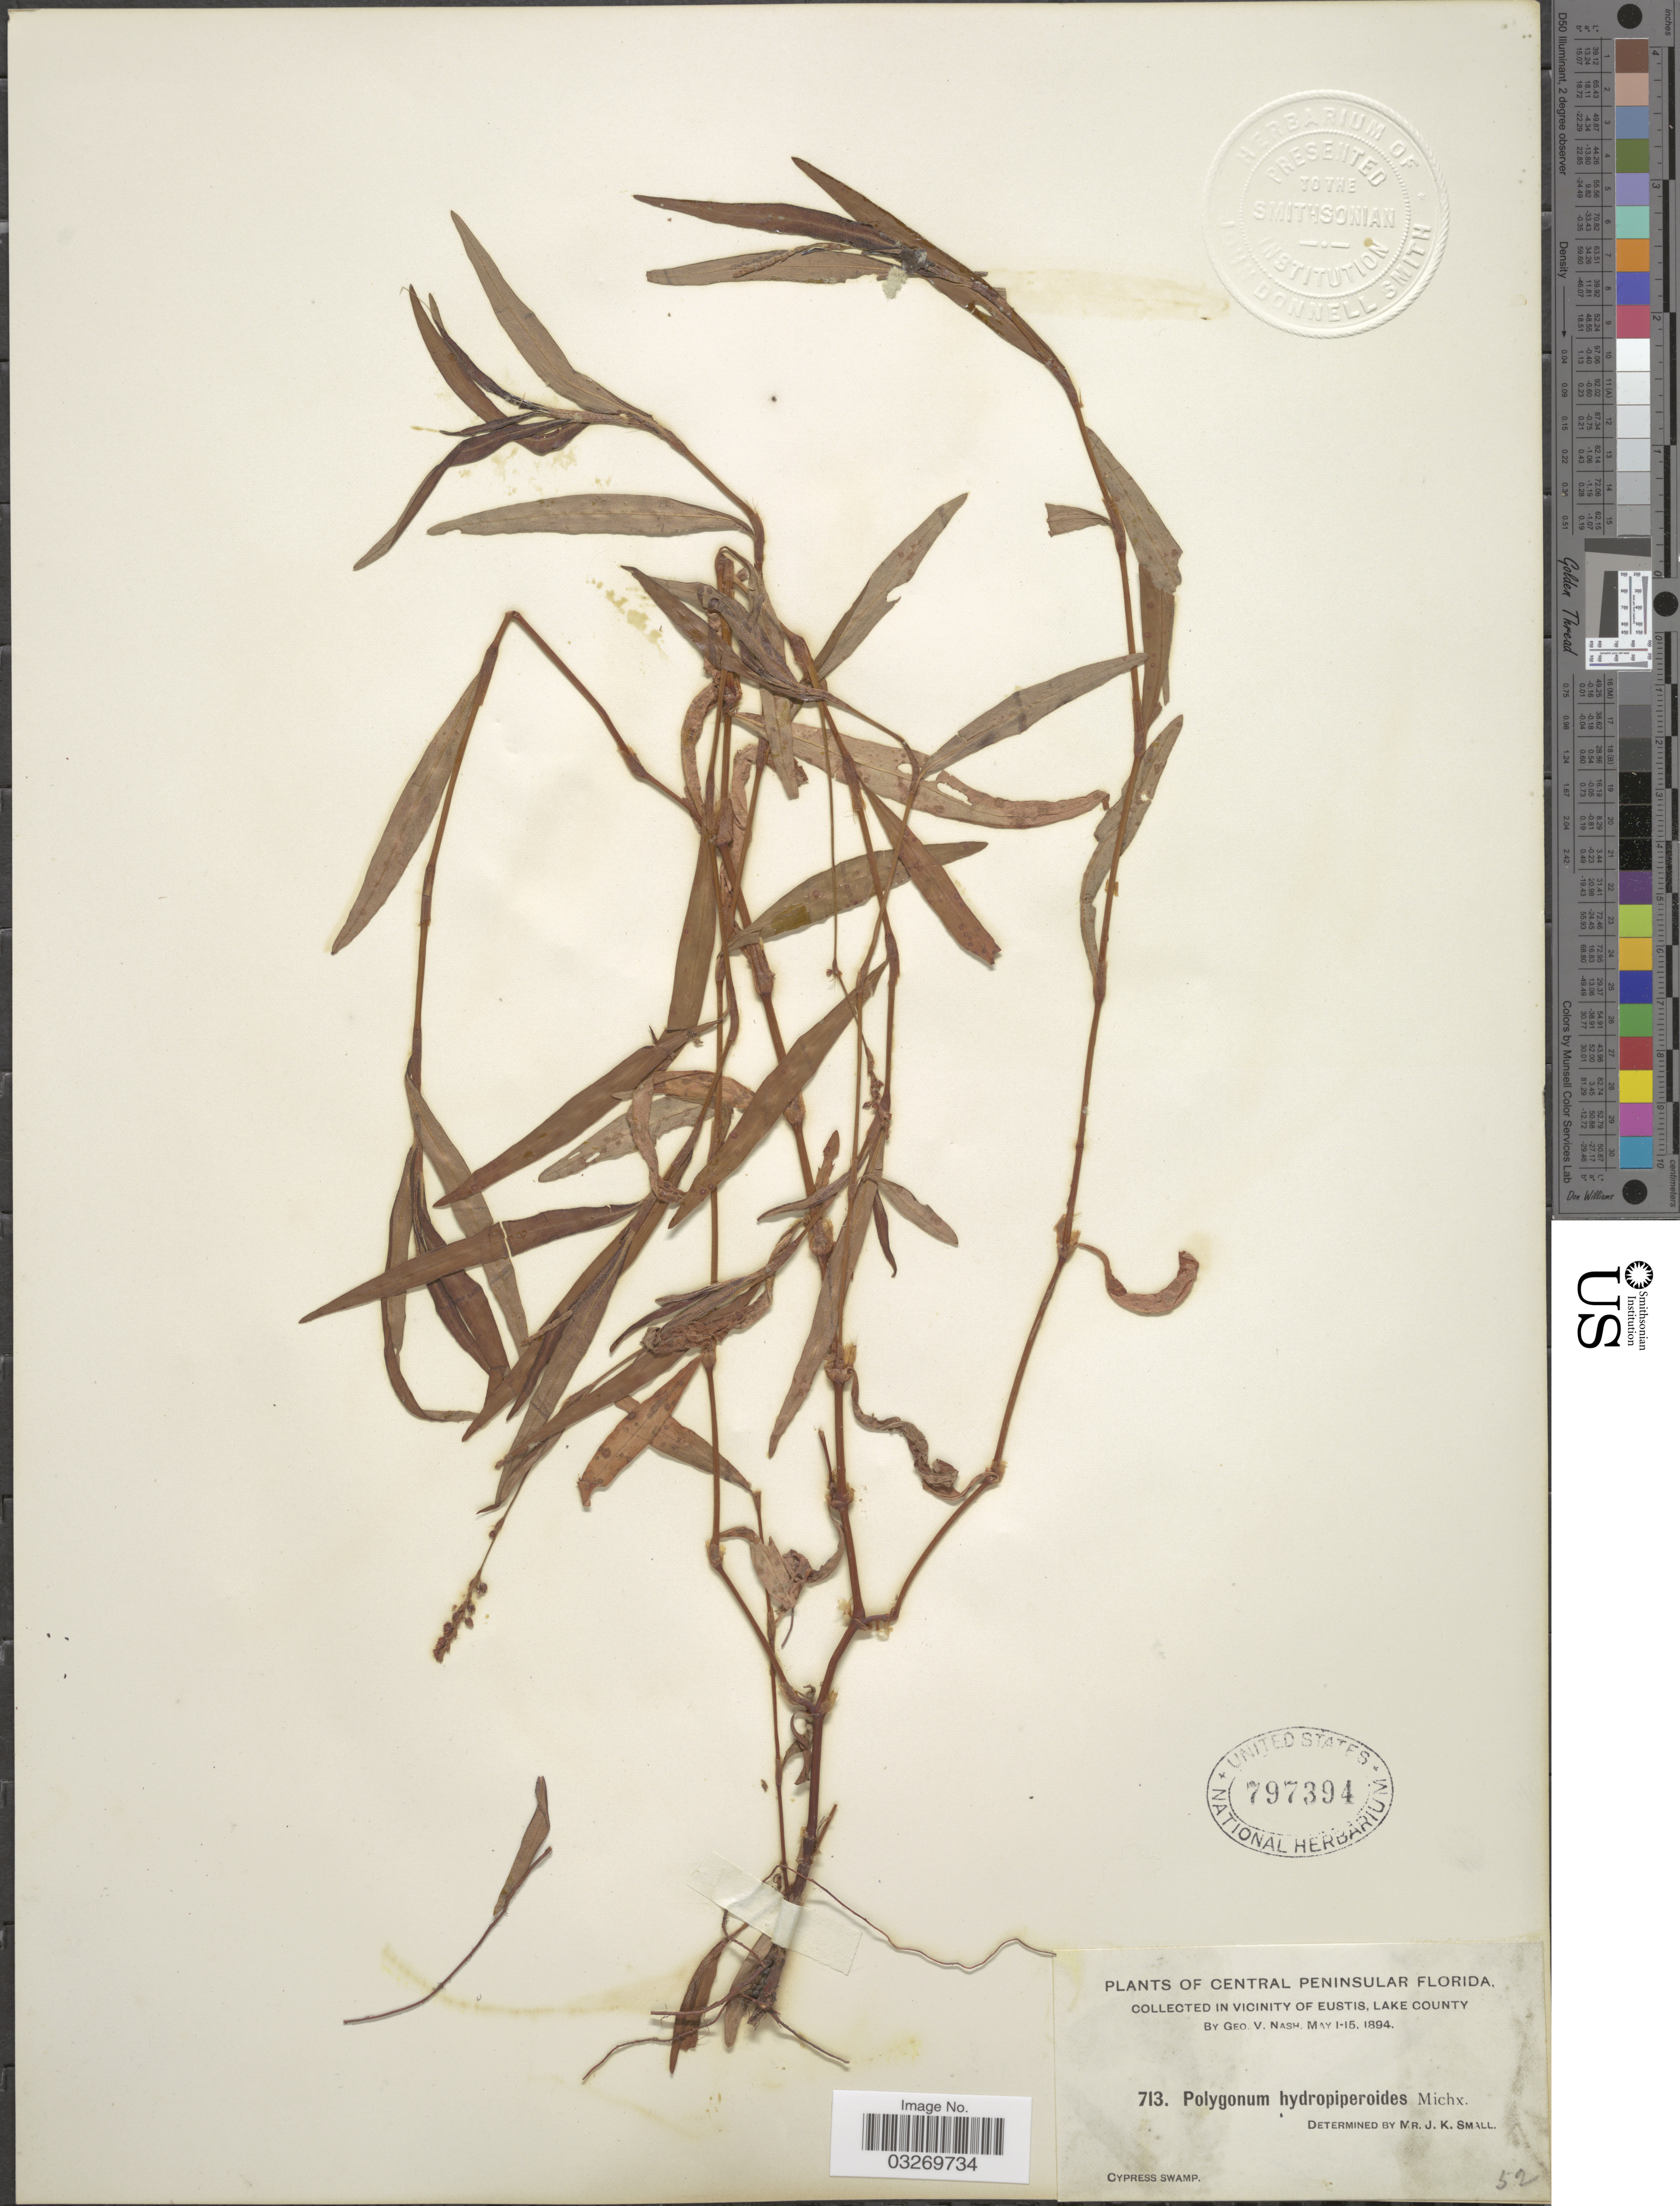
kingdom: Plantae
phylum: Tracheophyta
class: Magnoliopsida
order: Caryophyllales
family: Polygonaceae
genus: Persicaria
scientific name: Persicaria hydropiperoides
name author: (Michx.) Small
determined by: Atha, D. E.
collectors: G. V. Nash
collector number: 713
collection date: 1894-05-01/1894-05-15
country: United States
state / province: Florida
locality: Central Peninsular Florida. Collected in Vicinity of Eustis, Lake County.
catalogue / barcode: US 797394